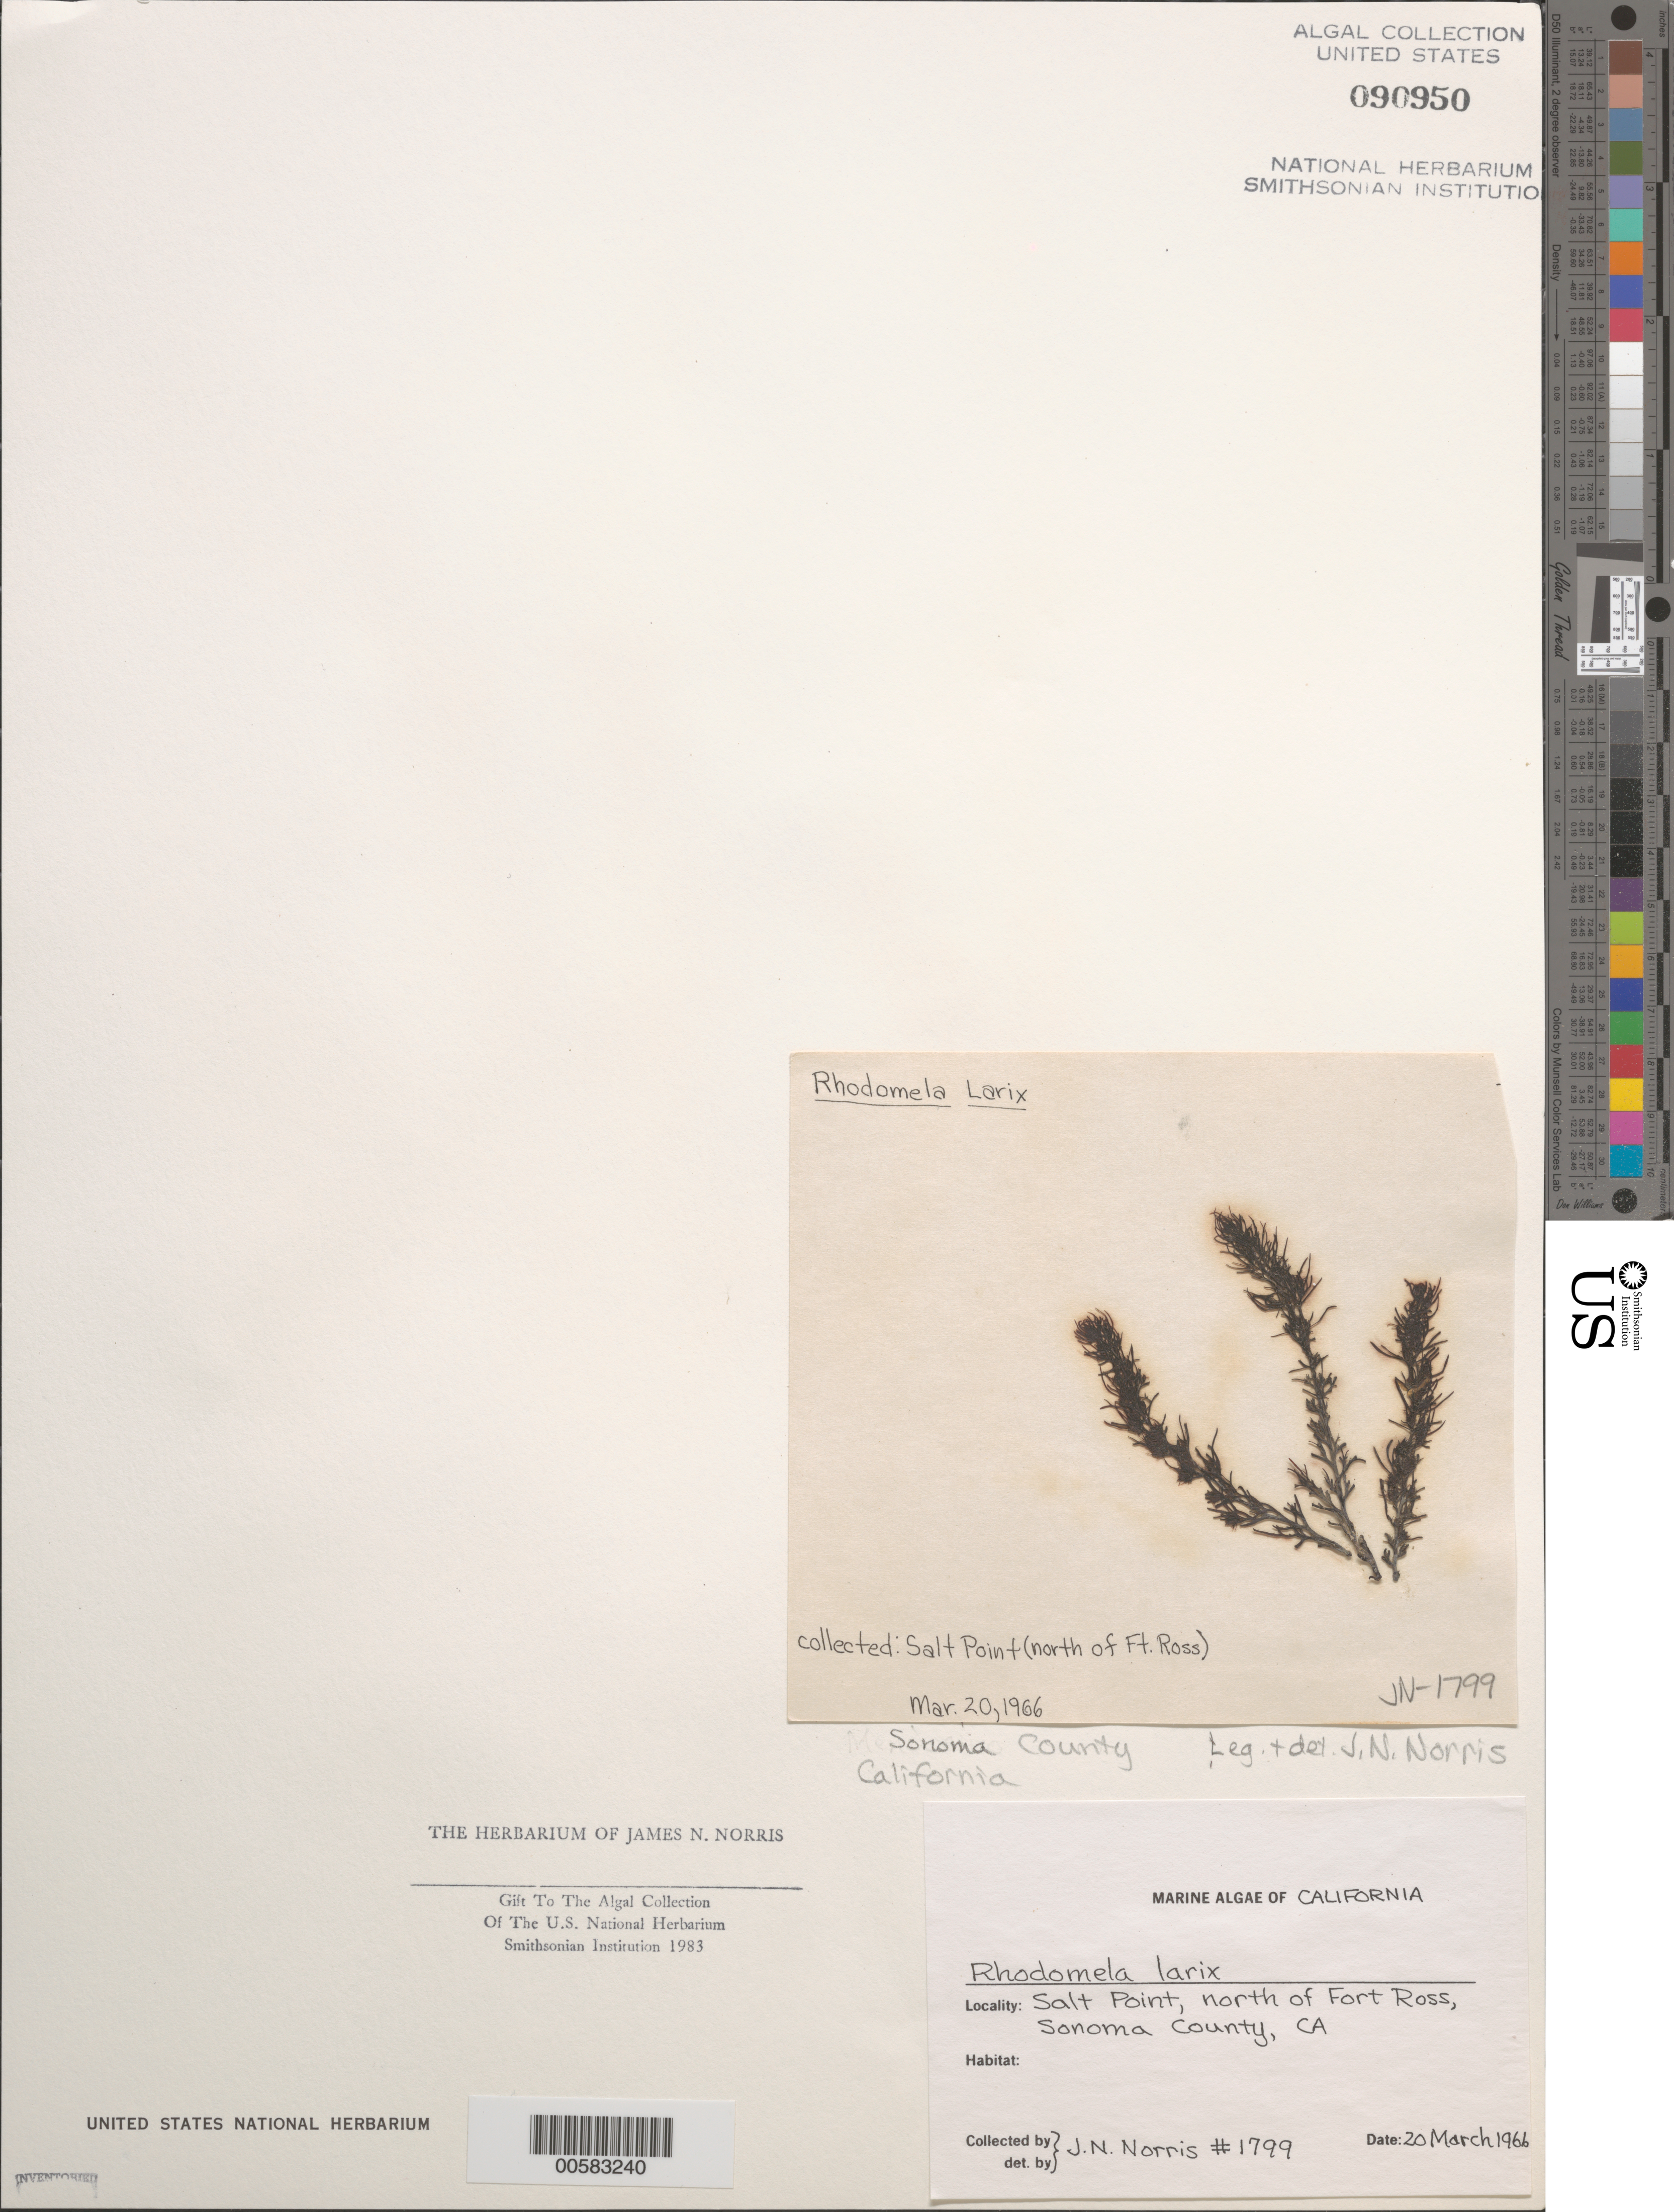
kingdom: Plantae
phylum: Rhodophyta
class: Florideophyceae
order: Ceramiales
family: Rhodomelaceae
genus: Neorhodomela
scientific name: Neorhodomela larix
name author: (Turner) Masuda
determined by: Algae name updating Project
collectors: J. N. Norris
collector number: JN-1799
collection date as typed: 20 Mar 1966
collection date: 1966-03-20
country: United States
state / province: California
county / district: Sonoma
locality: Salt Point, north of Fort Ross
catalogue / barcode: US 90950